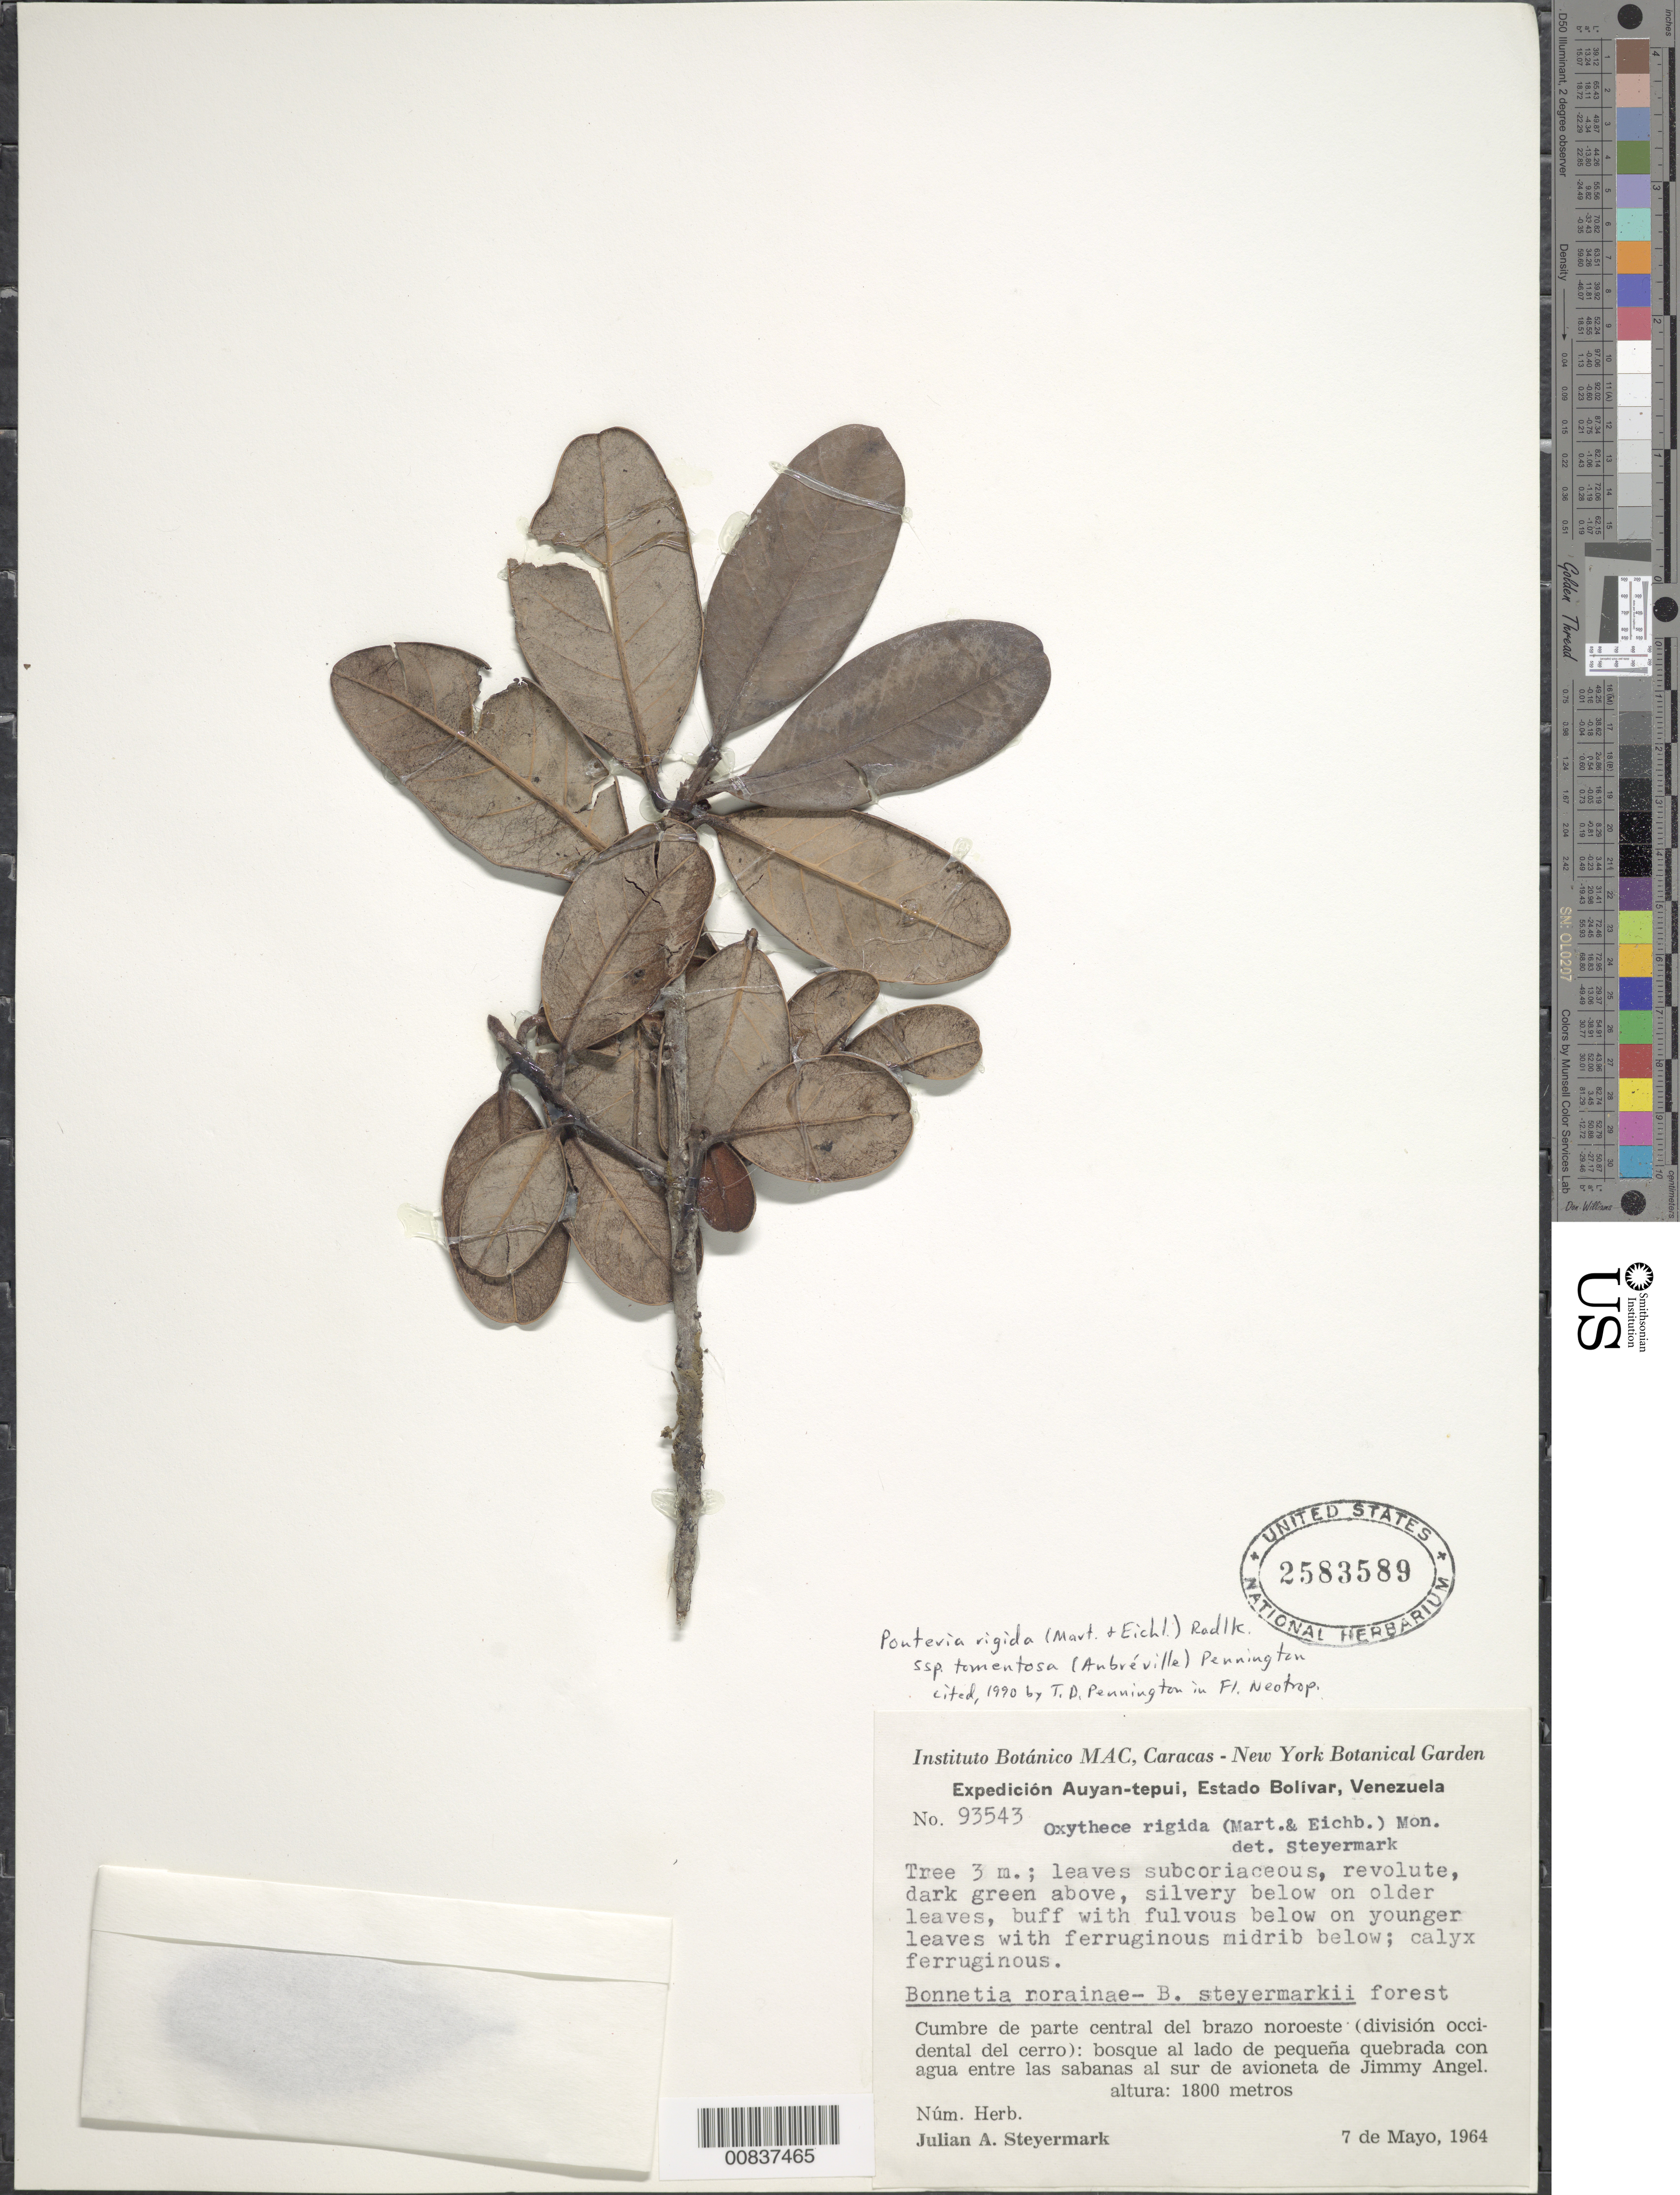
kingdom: Plantae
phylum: Tracheophyta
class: Magnoliopsida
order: Ericales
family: Sapotaceae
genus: Pouteria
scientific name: Pouteria rigida subsp. tomentosa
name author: (Aubrév.) T.D. Penn.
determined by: Pennington, T. D., (K)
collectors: J. Steyermark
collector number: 93543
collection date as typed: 7-May-64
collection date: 1964-05-07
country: Venezuela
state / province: Bolívar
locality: Auyan-tepuí, cumbre de la parte central del brazo noroeste (div. occidental del cerro), al sur de avioneta de Jimmy Angel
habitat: Bosque al lado de pequena quebrada con agua entre la sabana al sur de avioneta de Jimmy Angel; Bonnetia rorainae - B. Steyermarkii forest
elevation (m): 1800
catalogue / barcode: US 2583589